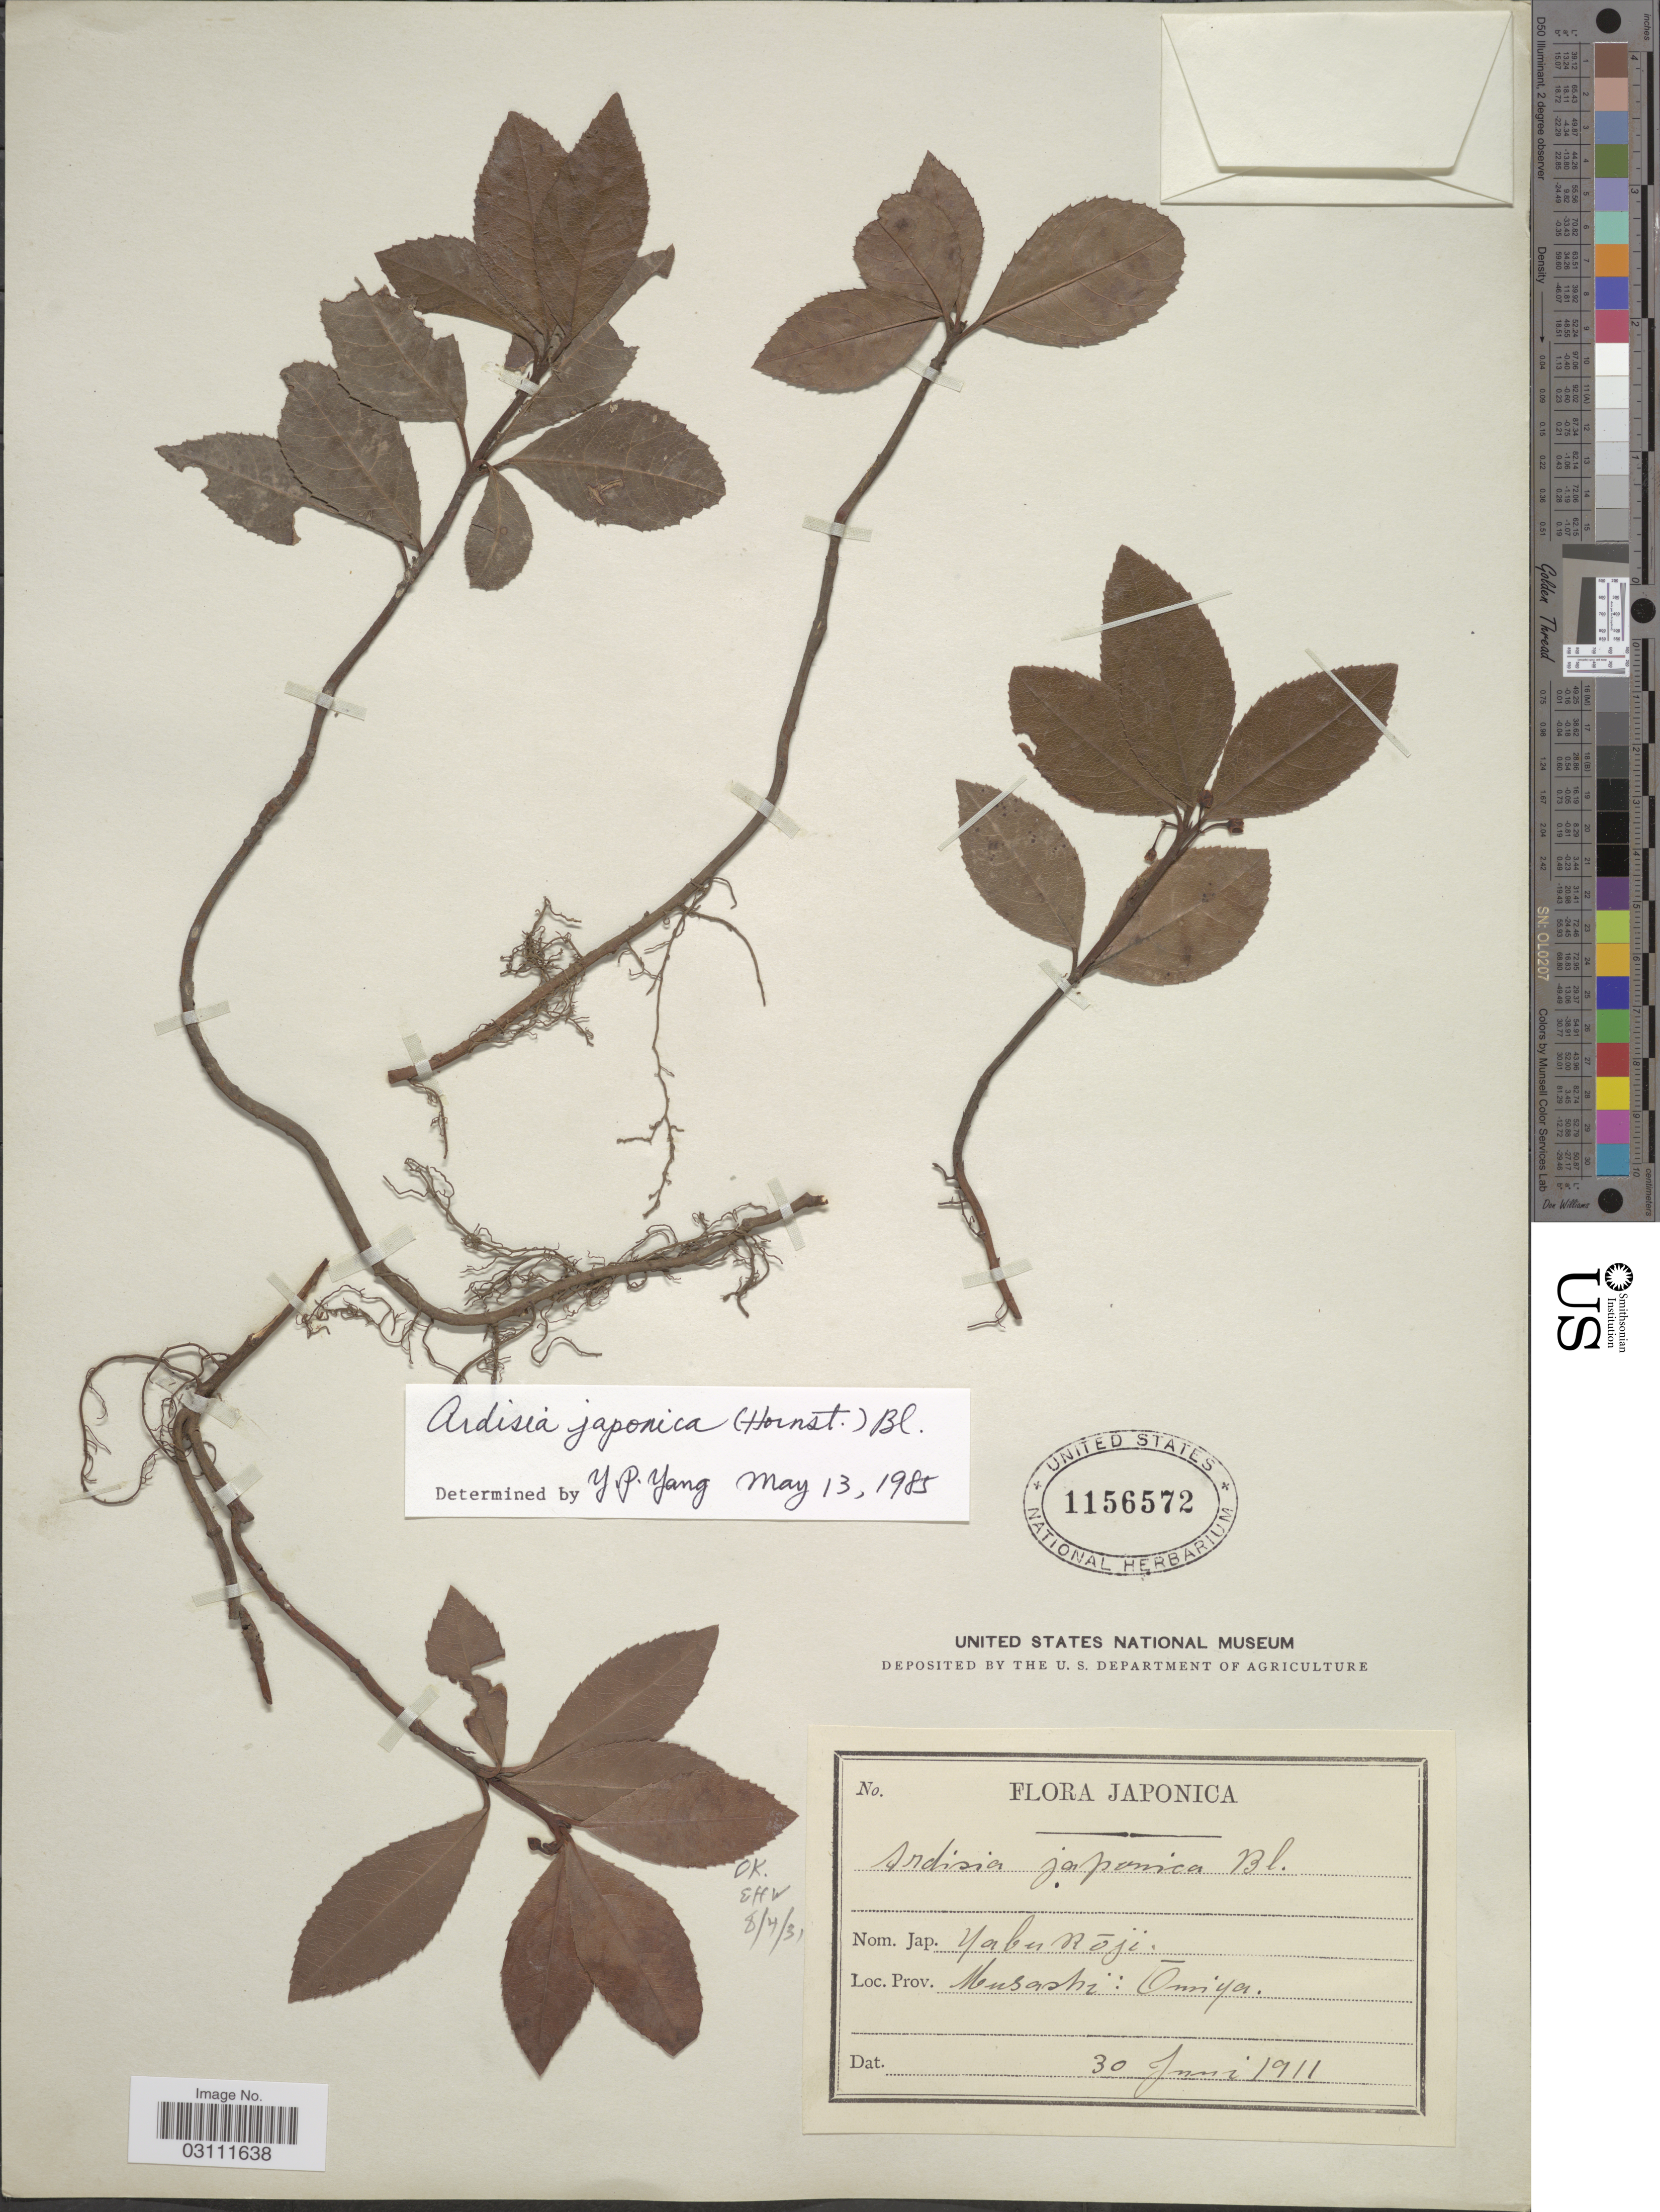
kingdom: Plantae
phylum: Tracheophyta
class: Magnoliopsida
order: Ericales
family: Primulaceae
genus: Ardisia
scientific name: Ardisia japonica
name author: (Thunb.) Blume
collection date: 1911-06-30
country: Japan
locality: Musashi: Omiya.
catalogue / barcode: US 1156572